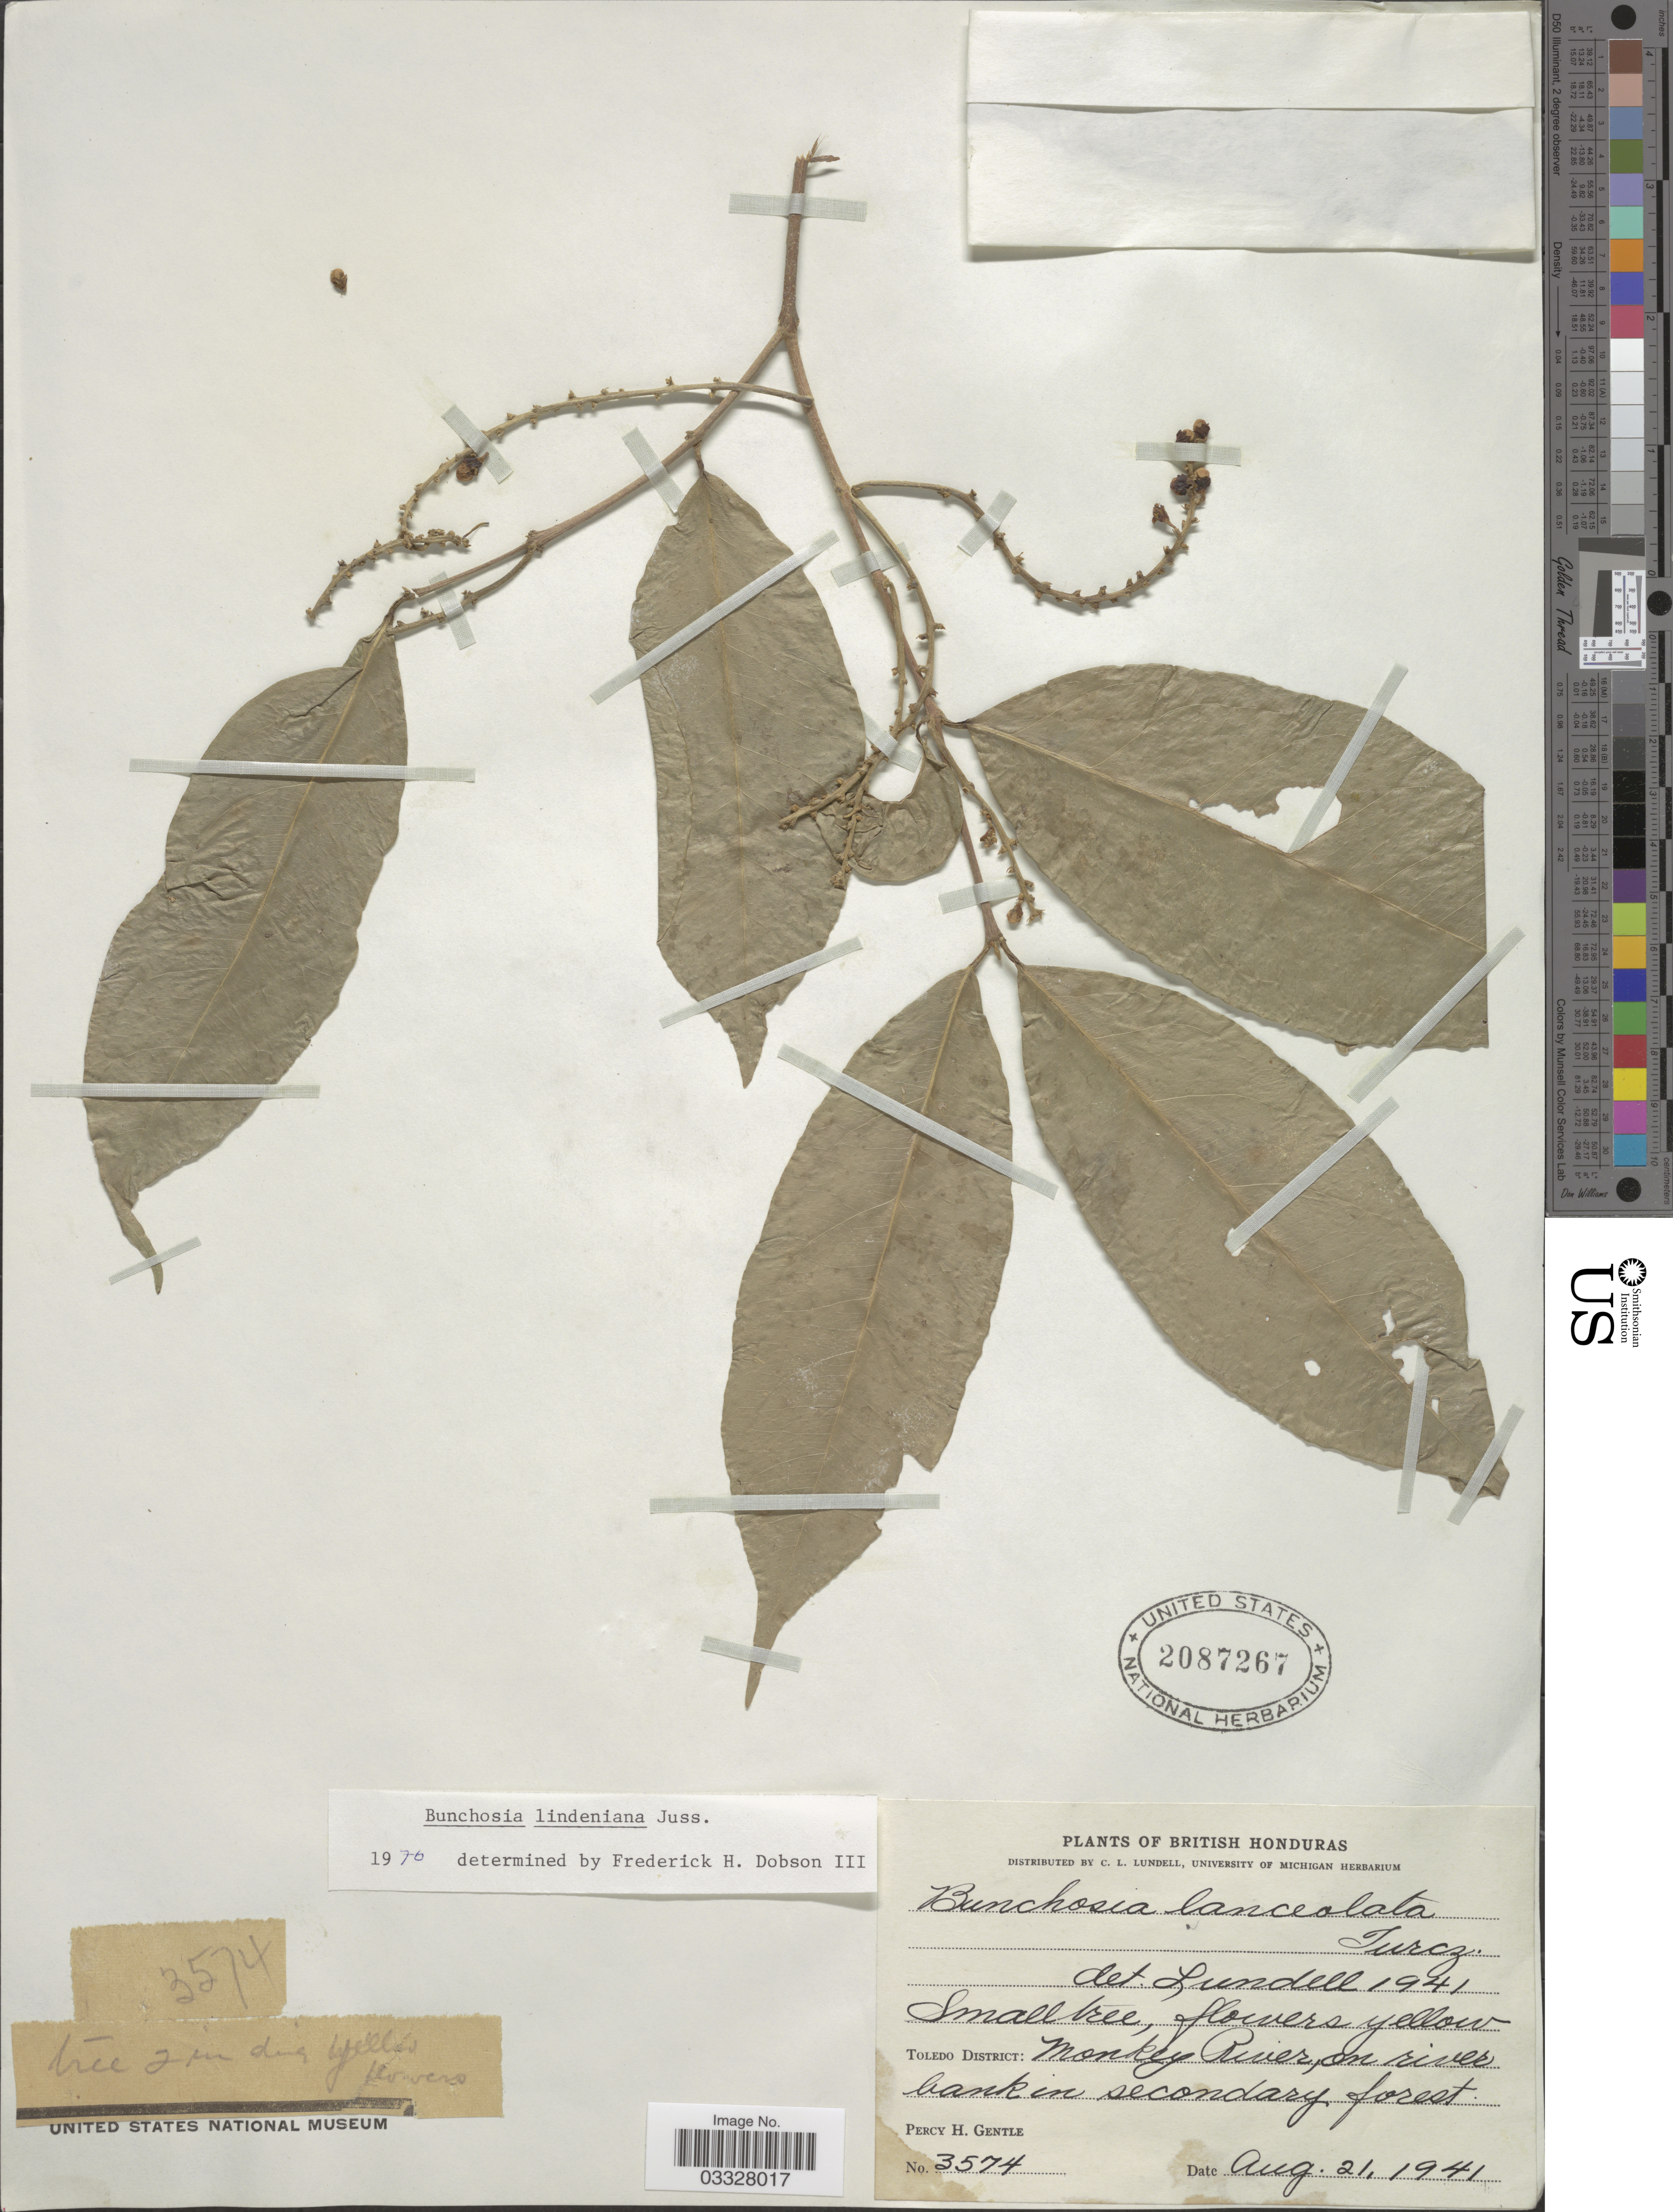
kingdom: Plantae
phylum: Tracheophyta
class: Magnoliopsida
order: Malpighiales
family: Malpighiaceae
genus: Bunchosia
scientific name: Bunchosia lindeniana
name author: A. Juss.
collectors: P. H. Gentle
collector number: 3574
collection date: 1941-08-21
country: Belize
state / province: Toledo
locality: Toledo District: Monkey River.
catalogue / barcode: US 2087267